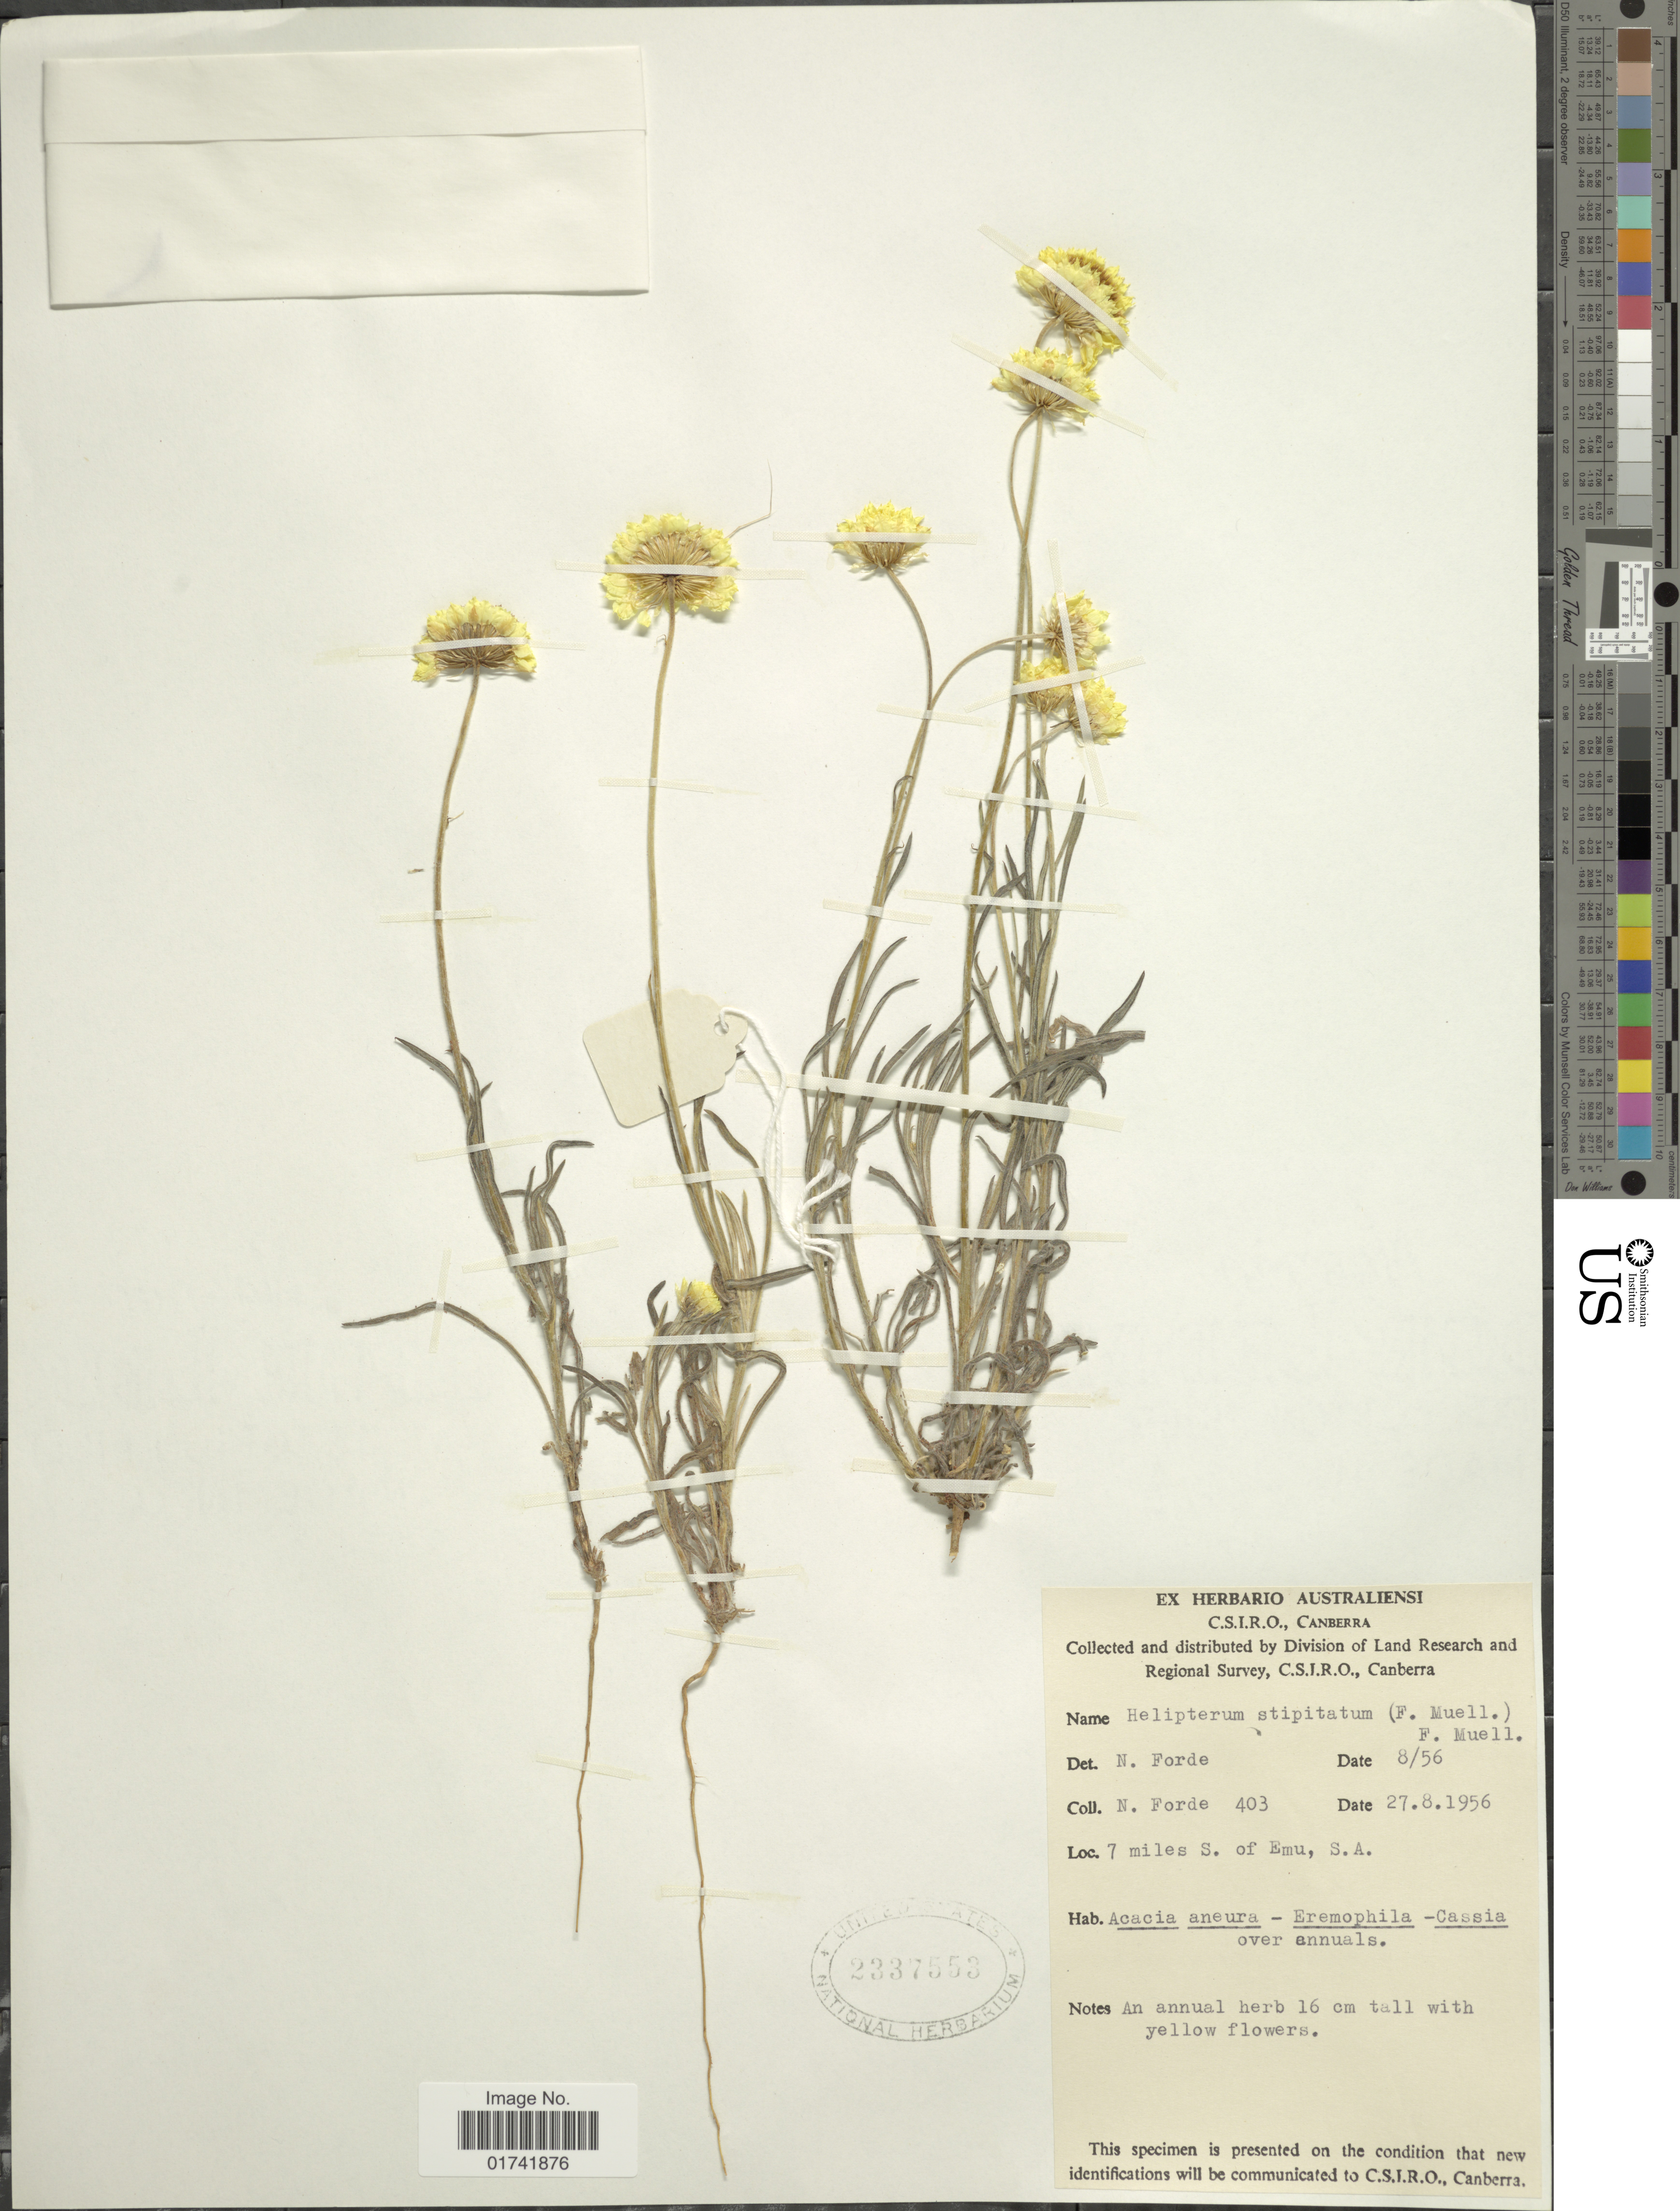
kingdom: Plantae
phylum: Tracheophyta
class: Magnoliopsida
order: Asterales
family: Asteraceae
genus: Leucochrysum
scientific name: Leucochrysum stipitatum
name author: (F. Muell.) Paul G. Wilson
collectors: N. Forde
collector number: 403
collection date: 1956-08-27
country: Australia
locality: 7 miles S. of Emu, S.A.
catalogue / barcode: US 2337553